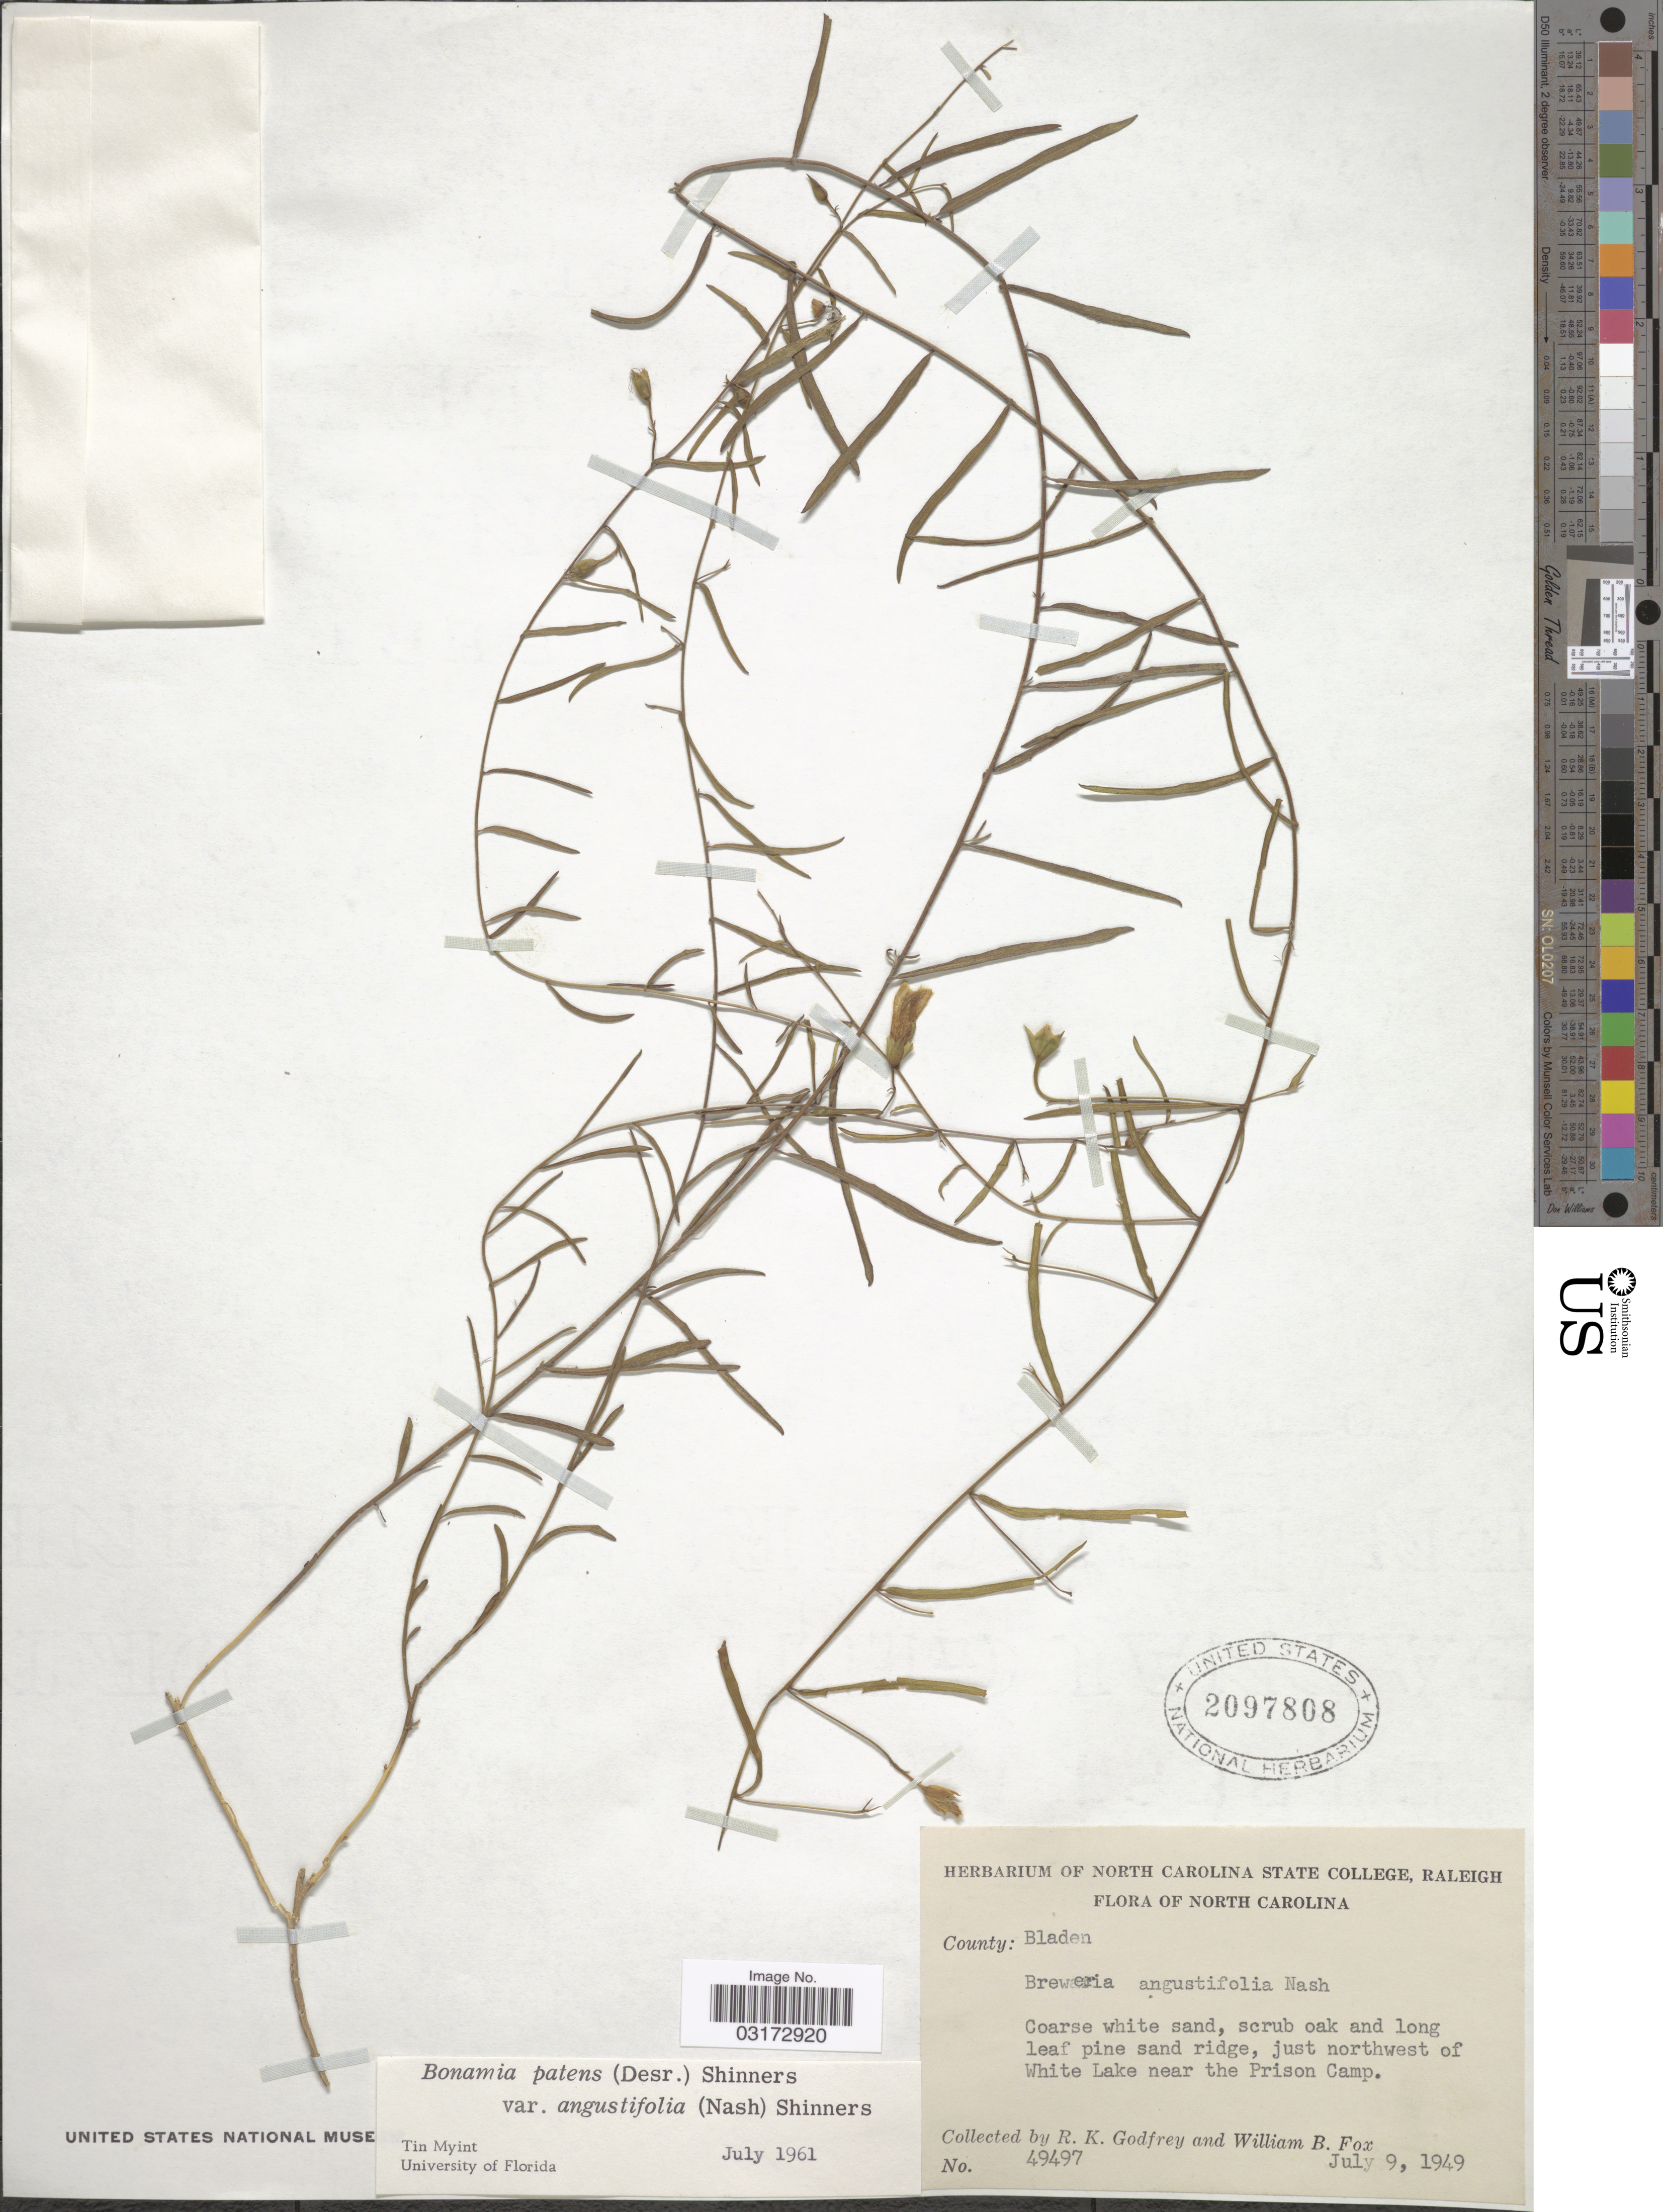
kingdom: Plantae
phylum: Tracheophyta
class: Magnoliopsida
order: Solanales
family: Convolvulaceae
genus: Stylisma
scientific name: Stylisma angustifolia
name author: (Nash) House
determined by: Strong, Mark T., (BOT), Smithsonian Institution - National Museum of Natural History (UNITED STATES)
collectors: R. K. Godfrey & W. B. Fox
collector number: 49497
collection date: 1949-07-09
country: United States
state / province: North Carolina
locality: Just northwest of White Lake near the Prison Camp.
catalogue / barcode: US 2097808